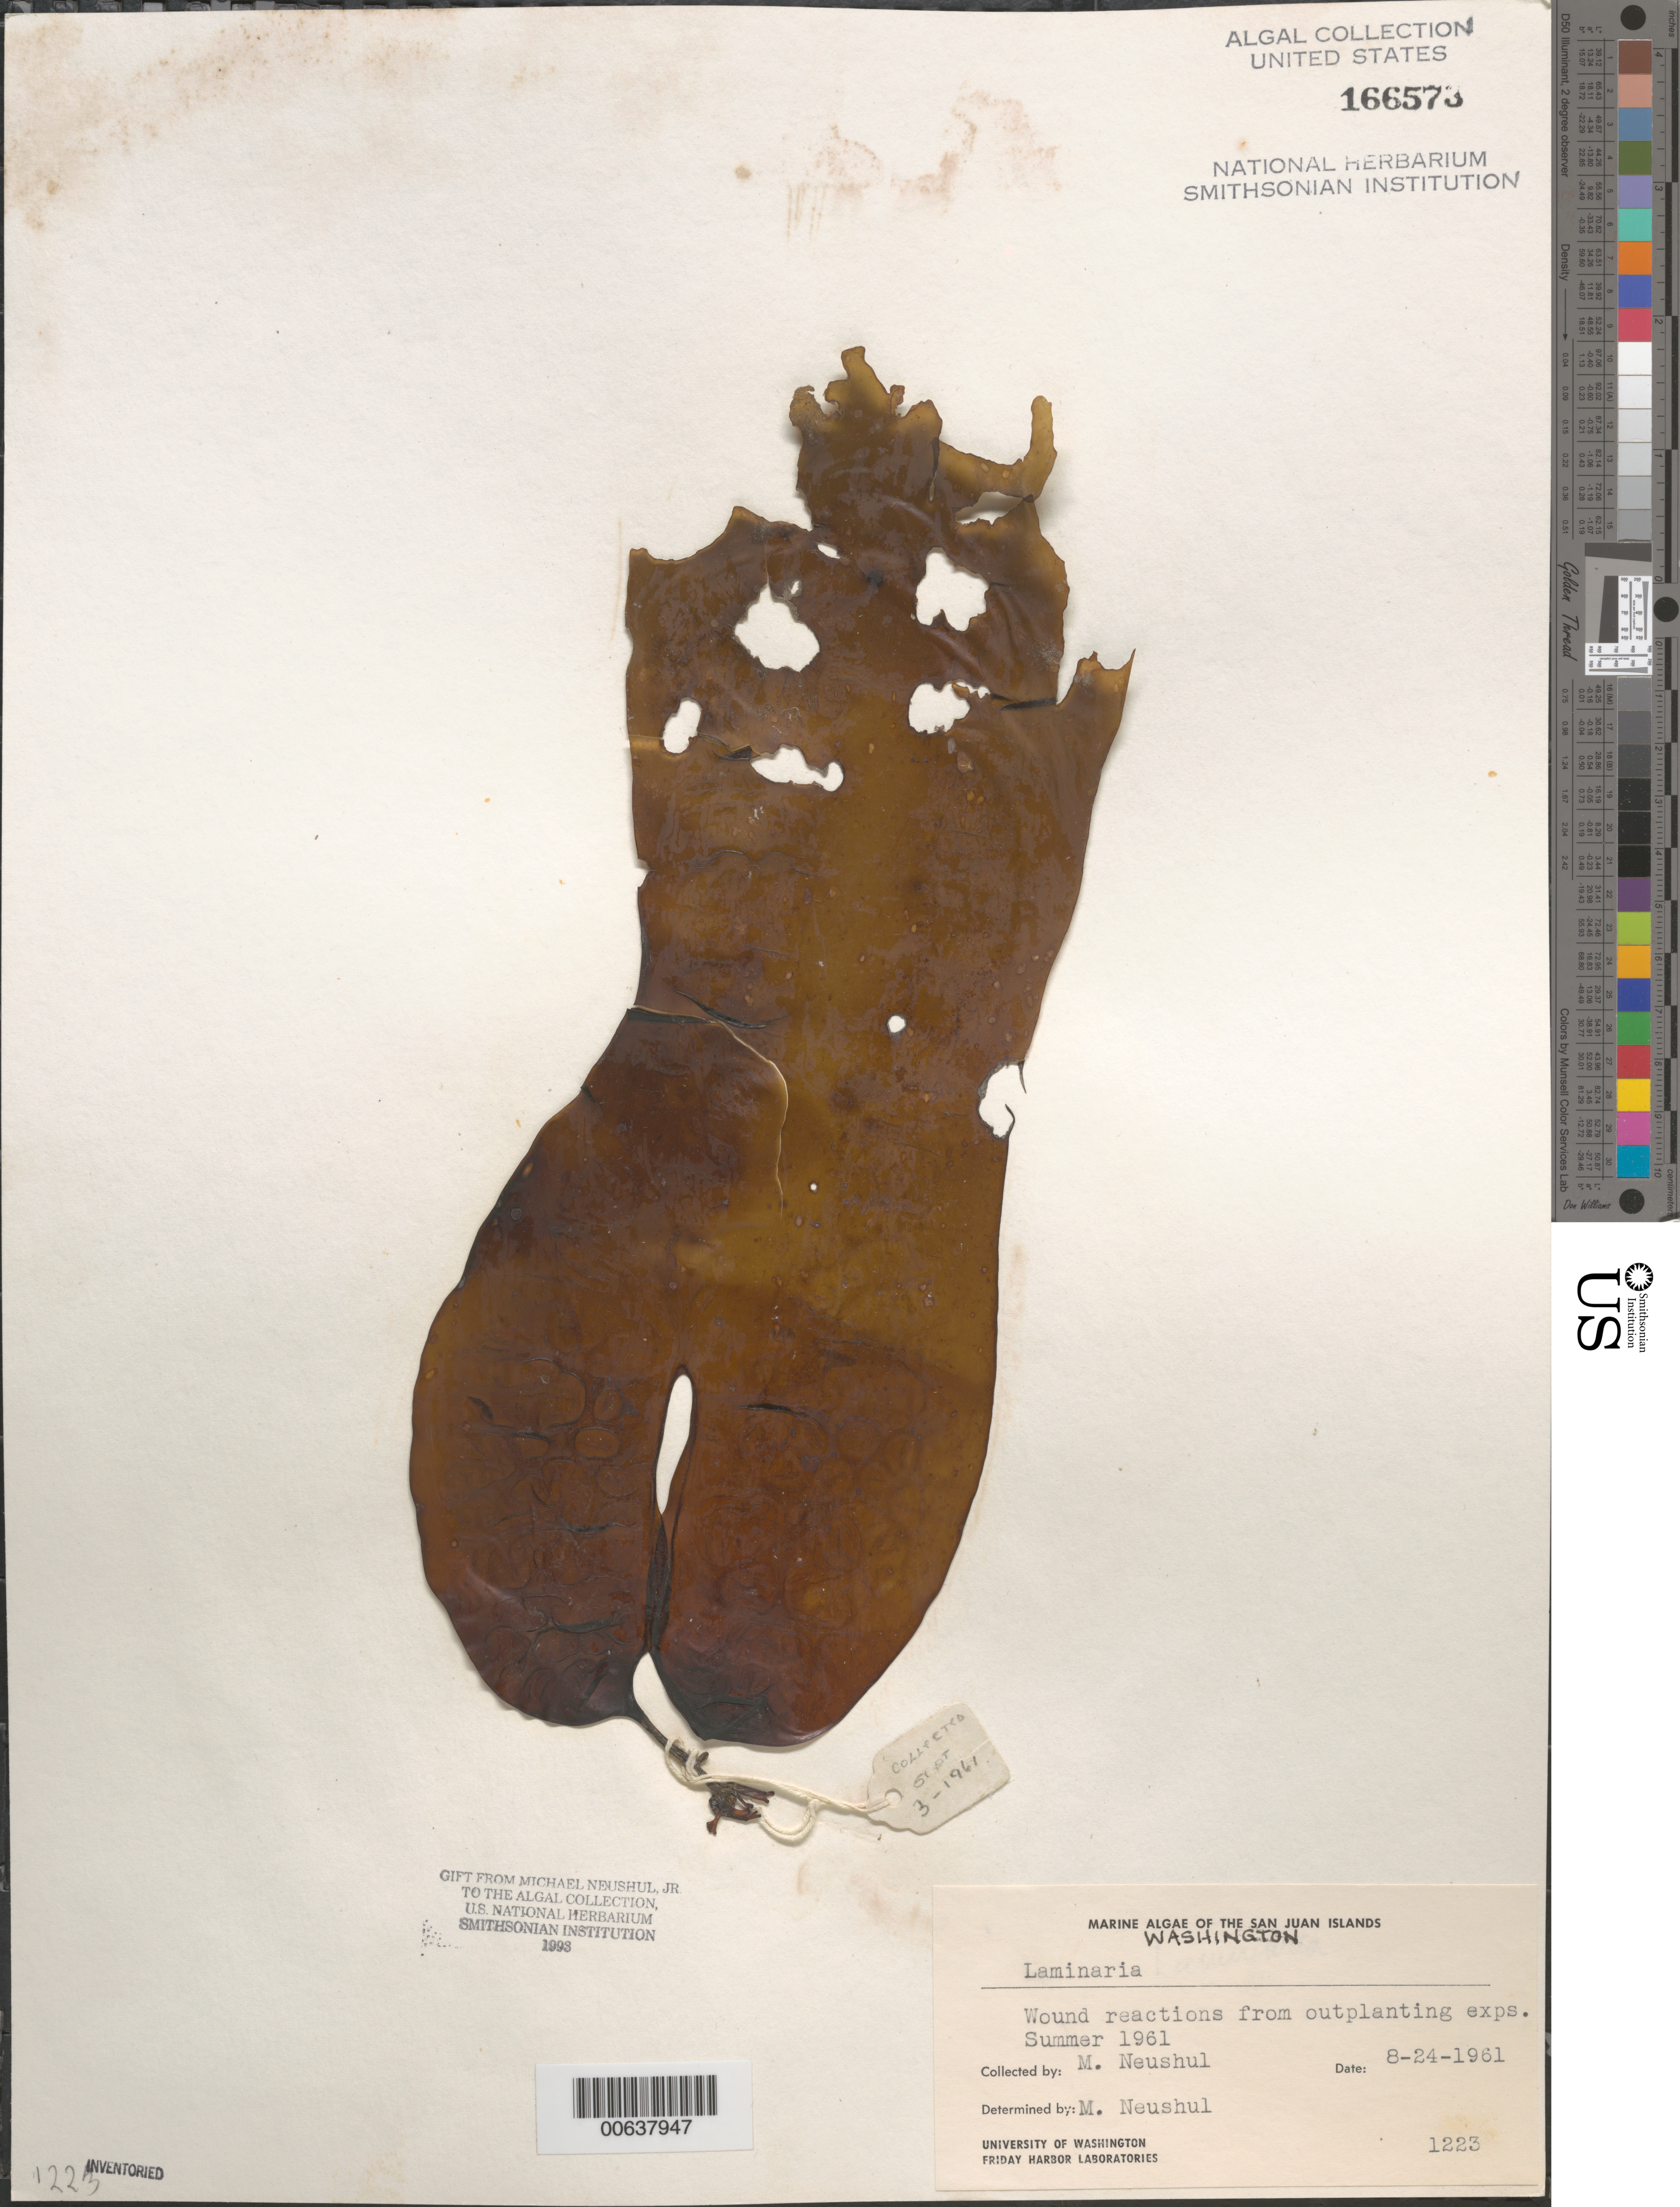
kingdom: Chromista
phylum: Ochrophyta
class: Phaeophyceae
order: Laminariales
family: Laminariaceae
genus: Laminaria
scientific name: Laminaria sp.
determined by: Neushul, M.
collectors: M. Neushul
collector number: Neushul 1223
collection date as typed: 24 Aug 1961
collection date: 1961-08-24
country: United States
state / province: Washington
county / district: San Juan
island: San Juan Islands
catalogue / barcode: US 166573